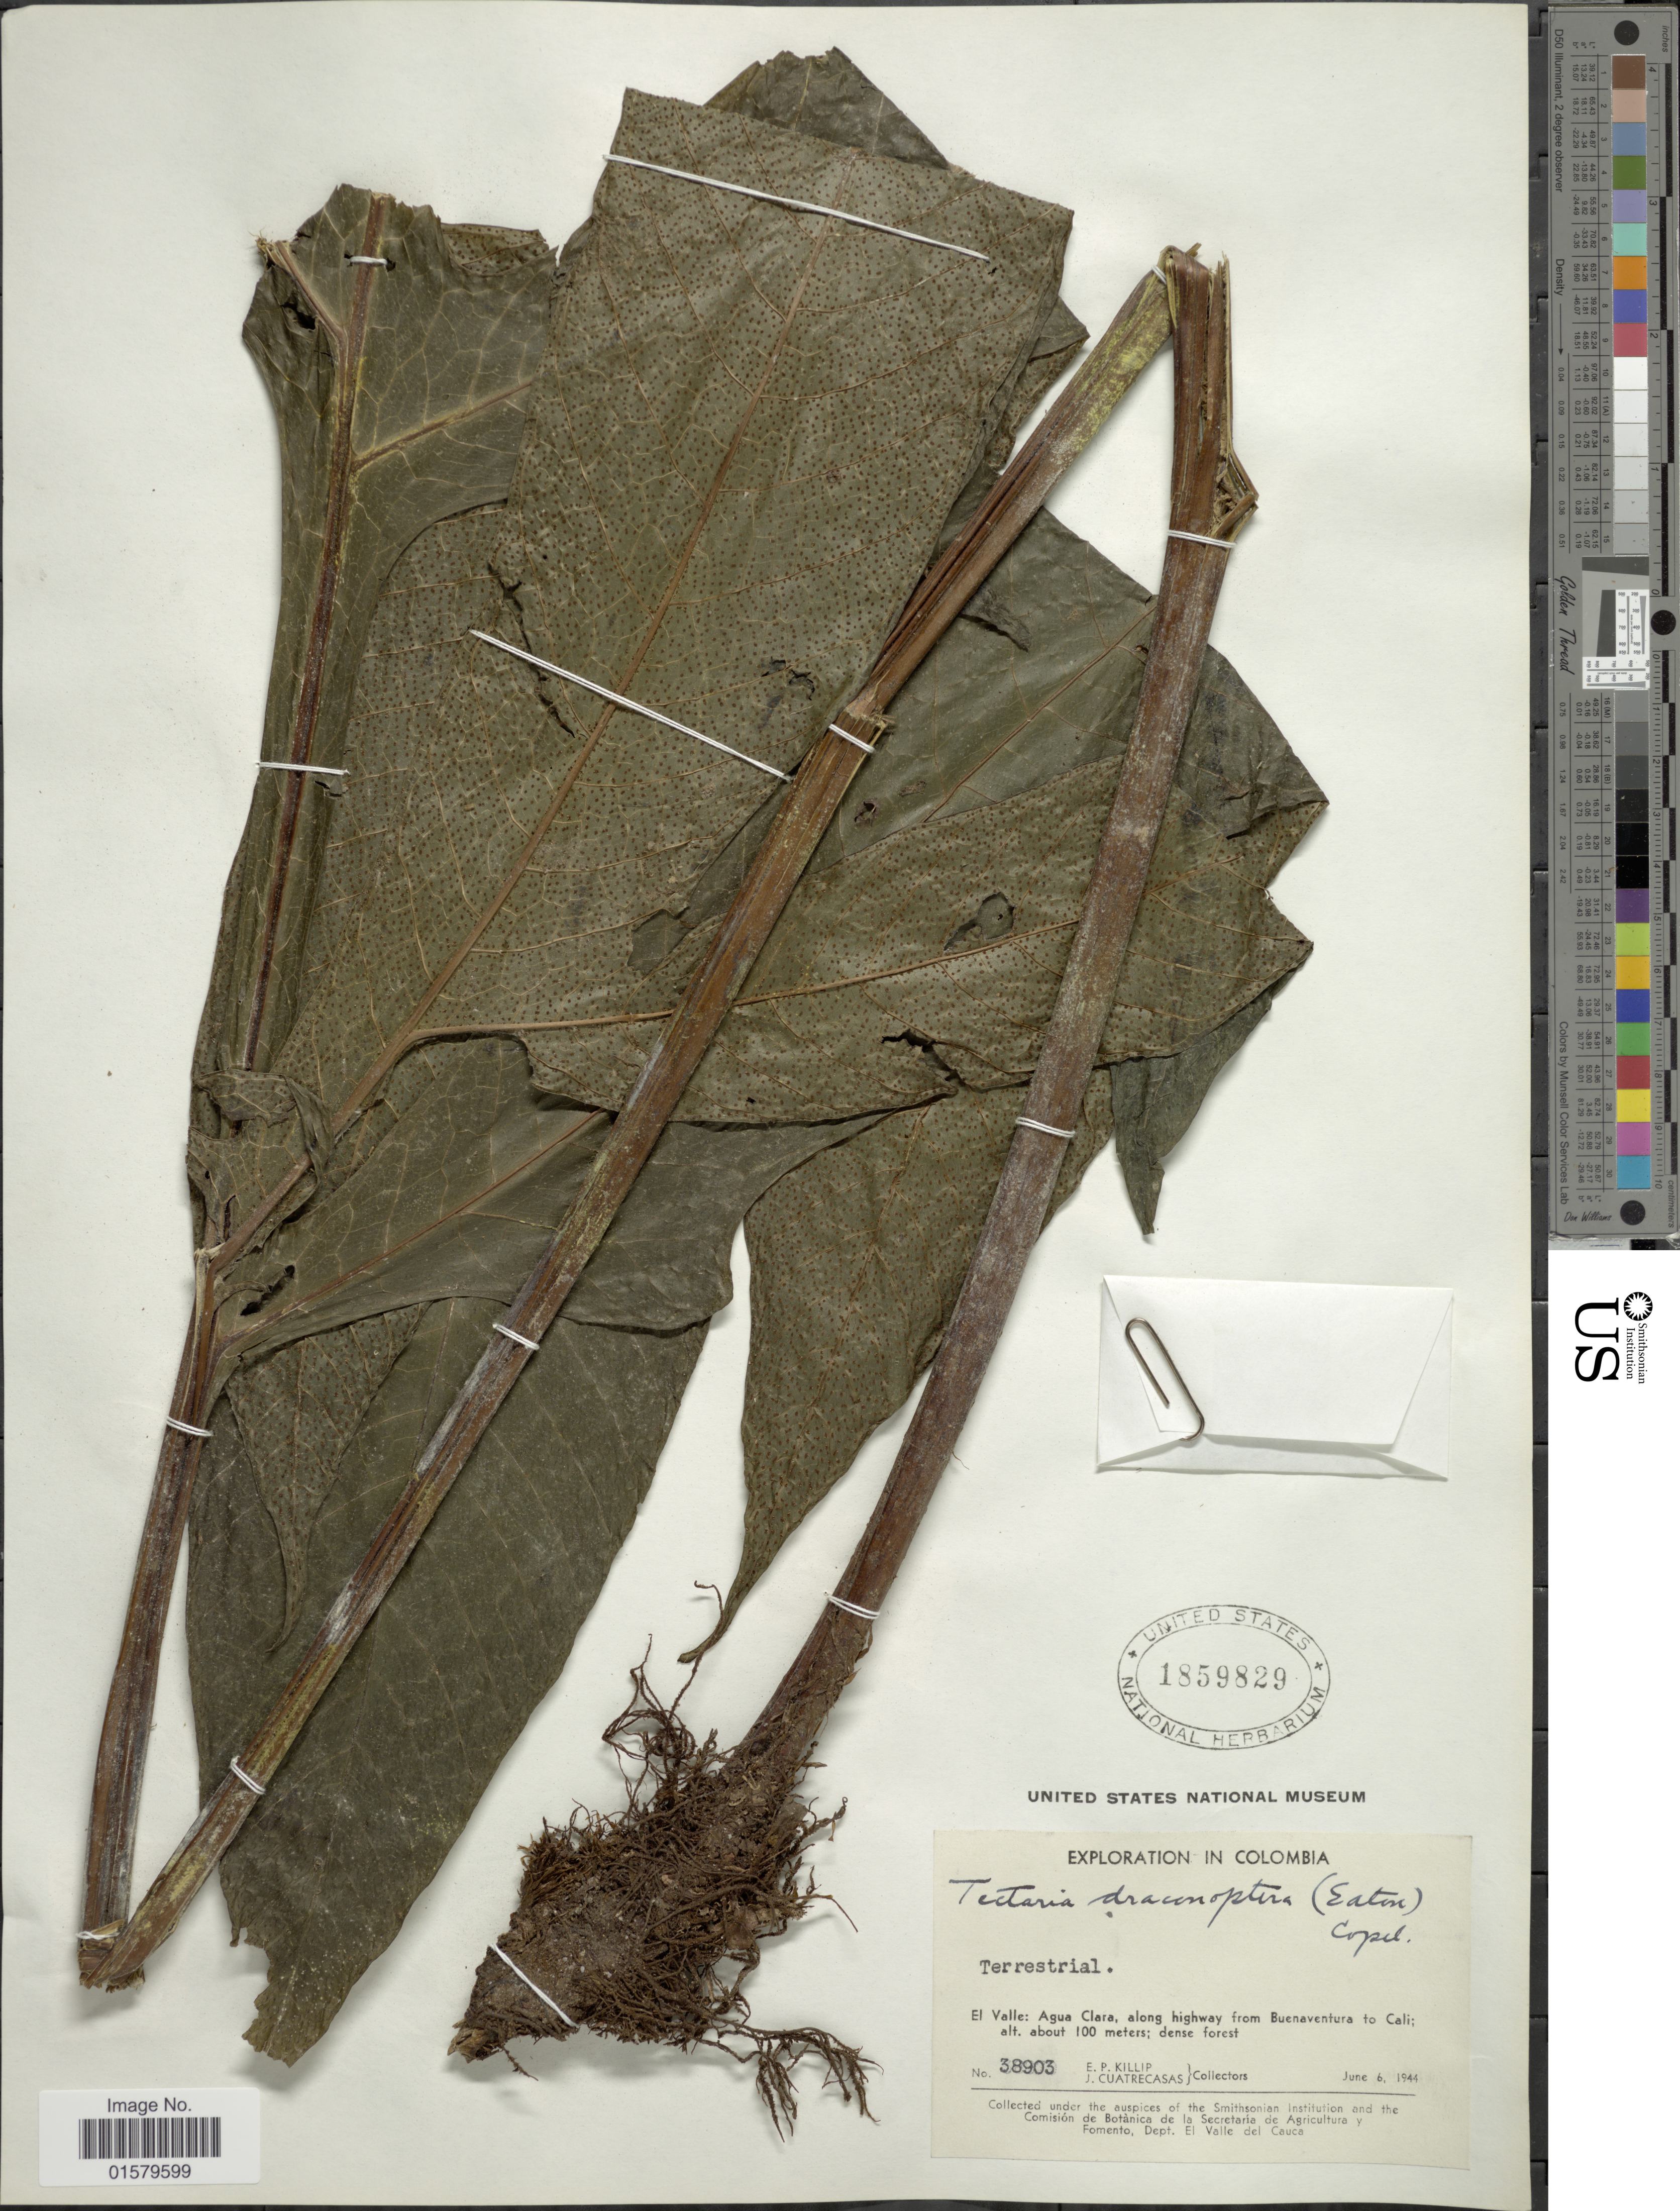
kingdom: Plantae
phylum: Tracheophyta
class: Polypodiopsida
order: Polypodiales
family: Tectariaceae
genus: Tectaria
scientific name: Tectaria draconoptera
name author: (D.C. Eaton) Copel.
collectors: E. P. Killip & J. Cuatrecasas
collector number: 38903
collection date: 1944-06-06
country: Colombia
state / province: Valle del Cauca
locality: Agua Clara, along highway from Buenaventura to Cali; dense forest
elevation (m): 100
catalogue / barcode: US 1859829